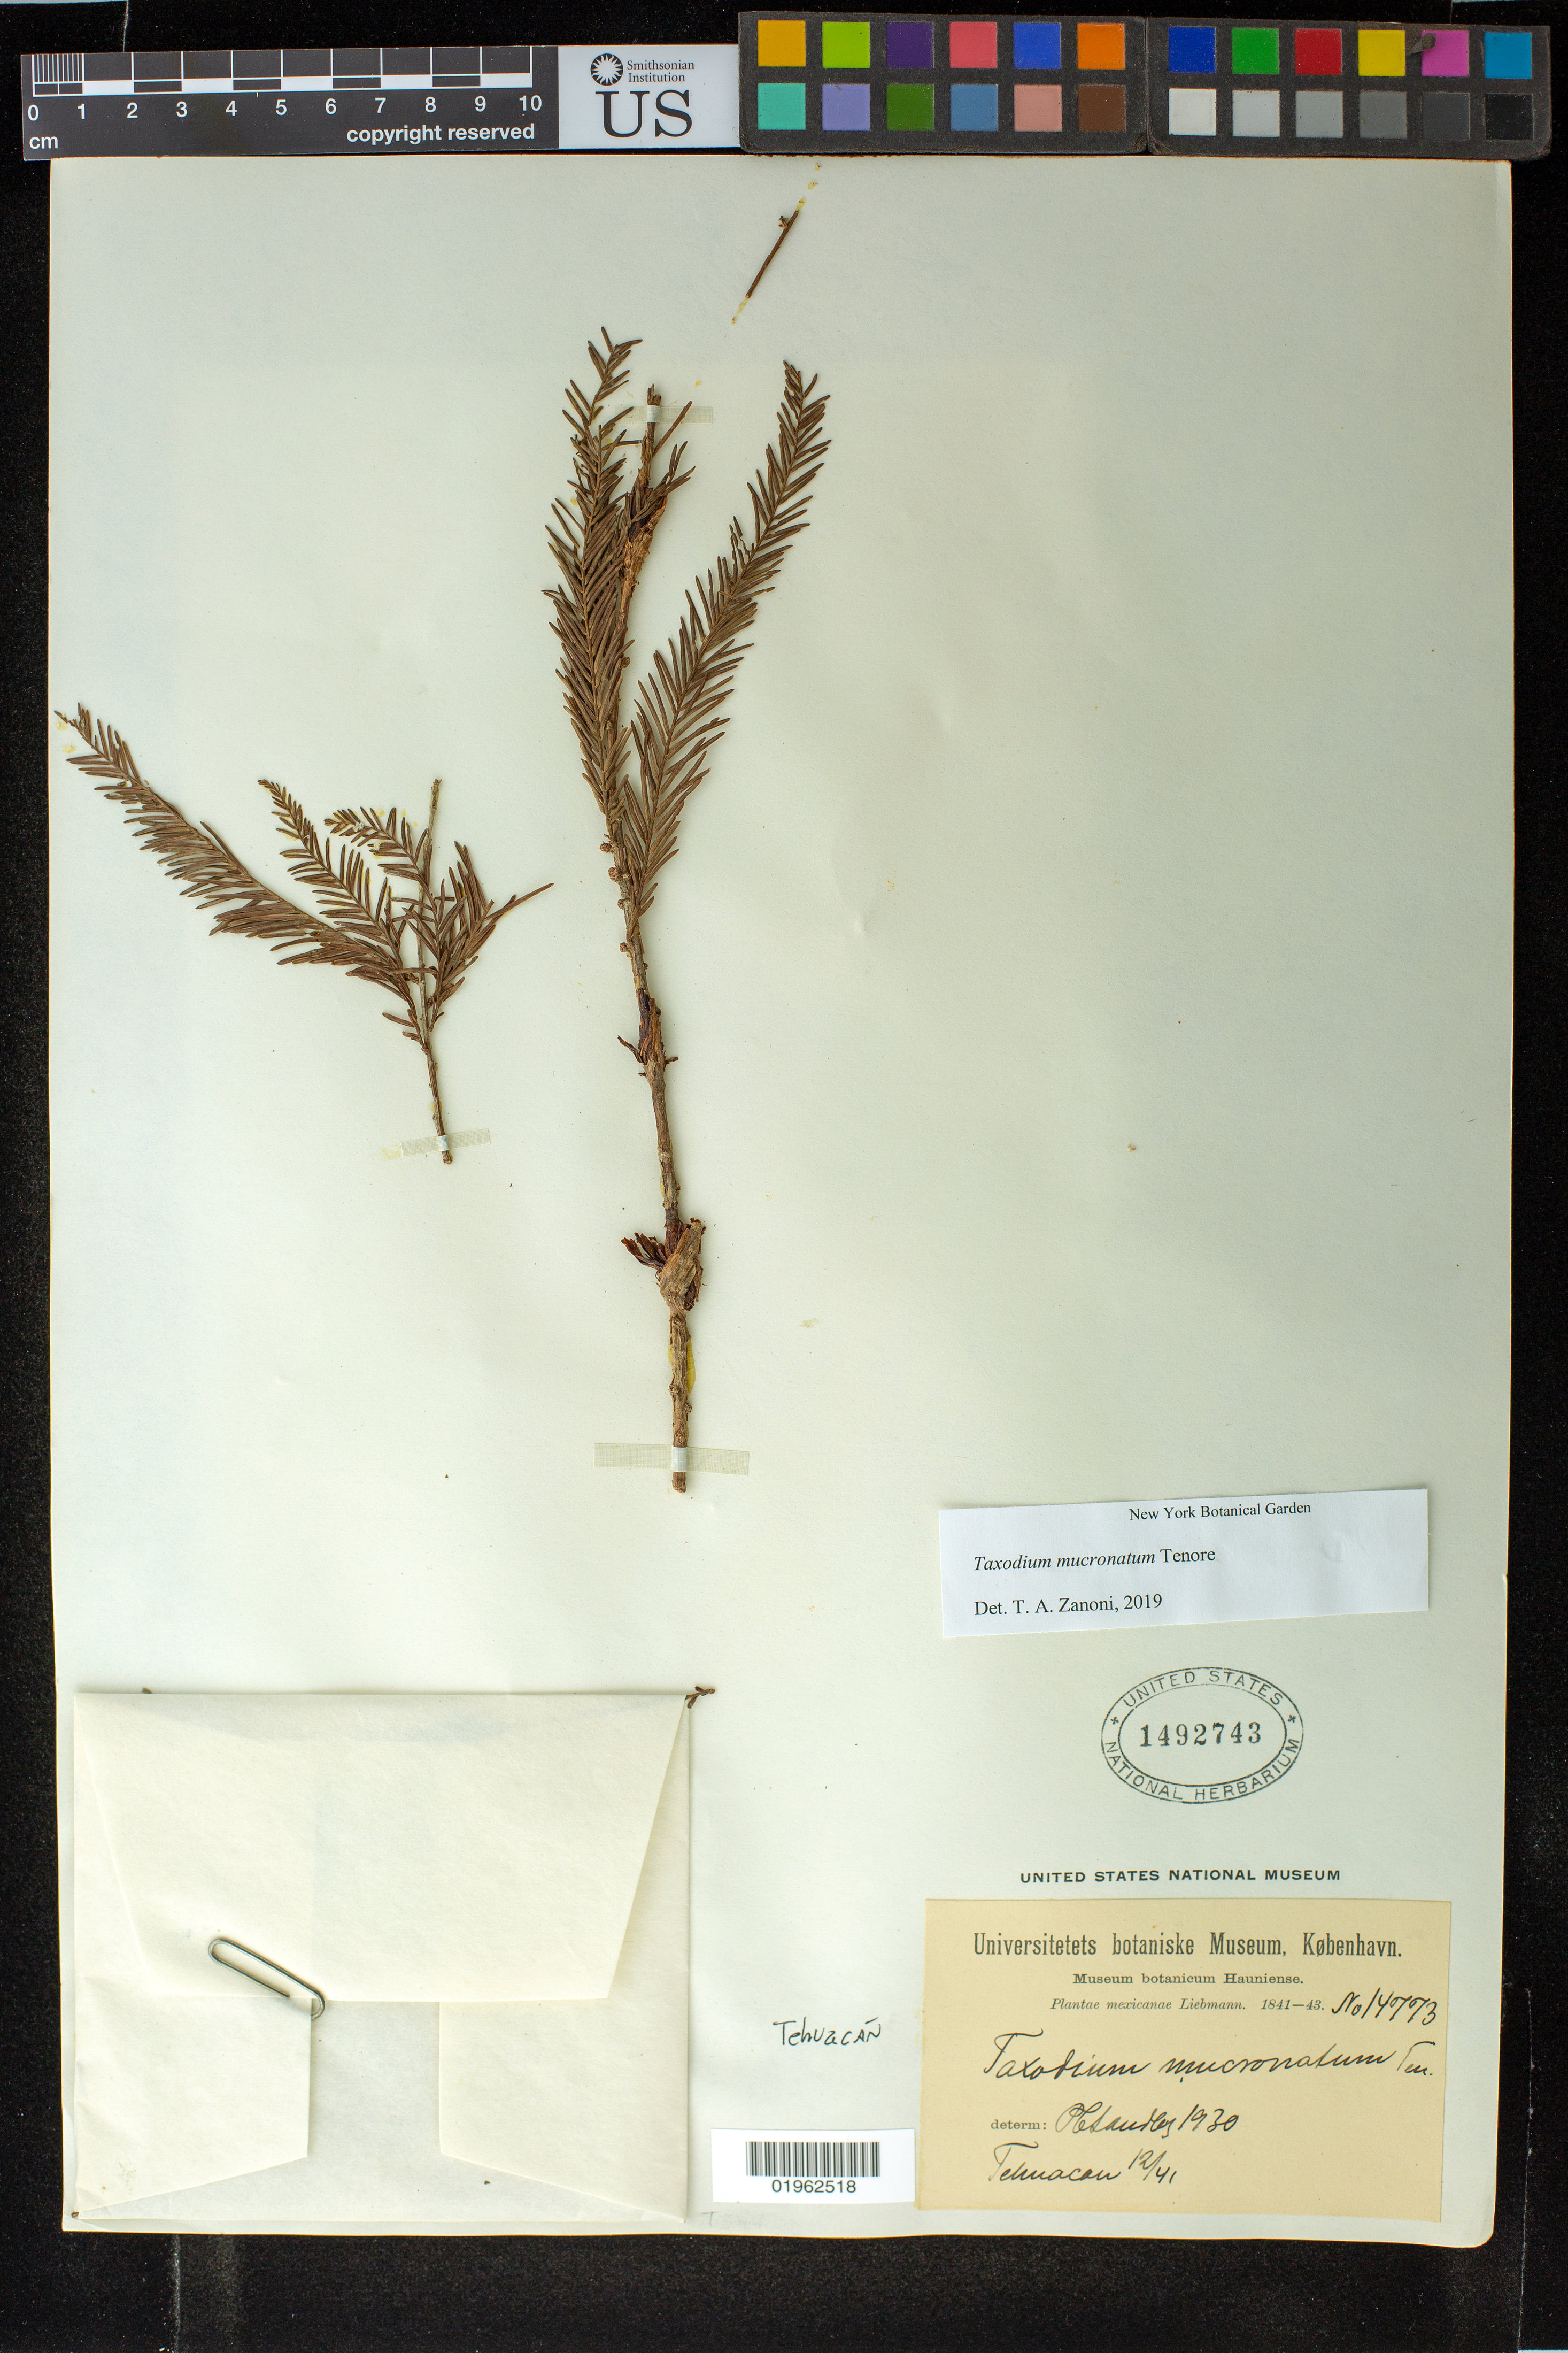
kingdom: Plantae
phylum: Tracheophyta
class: Pinopsida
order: Pinales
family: Cupressaceae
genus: Taxodium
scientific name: Taxodium mucronatum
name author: Ten.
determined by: Zanoni, T. A., (NY), New York Botanical Garden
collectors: Liebmann, --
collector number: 14773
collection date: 1841/1843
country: Mexico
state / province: Puebla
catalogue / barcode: US 1492743